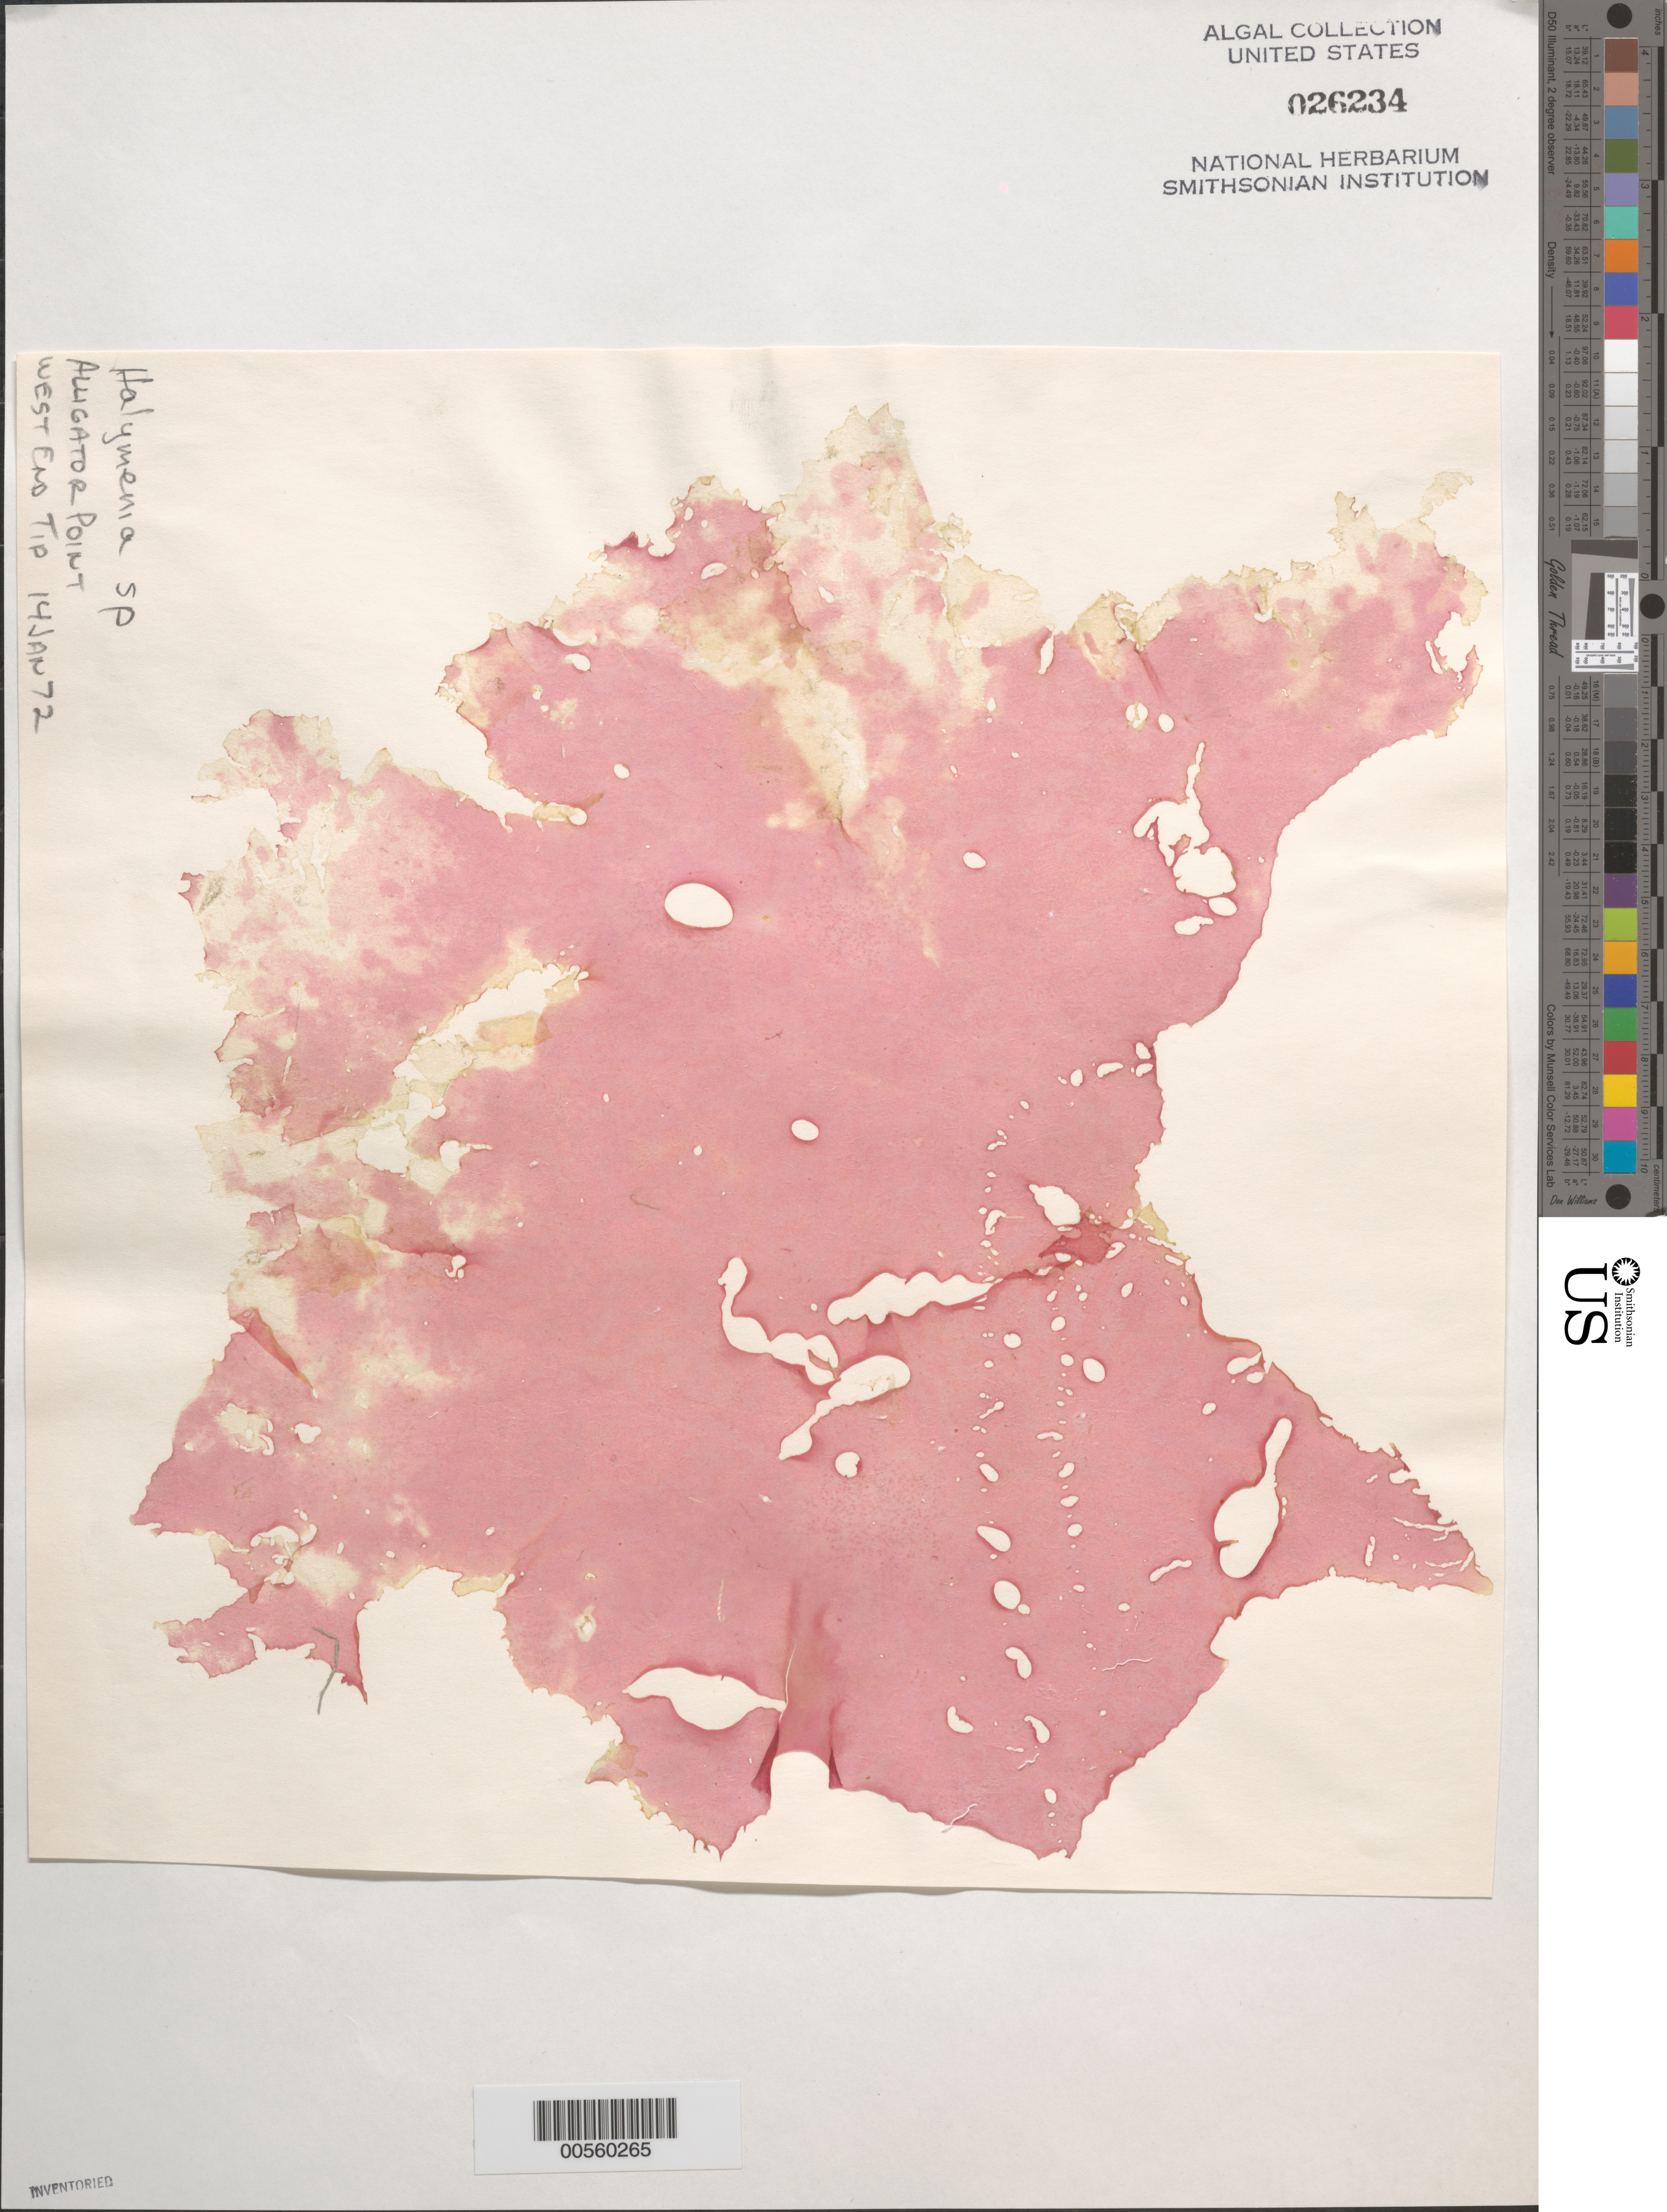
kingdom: Plantae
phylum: Rhodophyta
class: Florideophyceae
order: Halymeniales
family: Halymeniaceae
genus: Halymenia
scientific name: Halymenia sp.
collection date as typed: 14 Jan 1972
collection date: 1972-01-14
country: United States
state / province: Florida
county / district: Franklin County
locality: Alligator Point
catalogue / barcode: US 26234